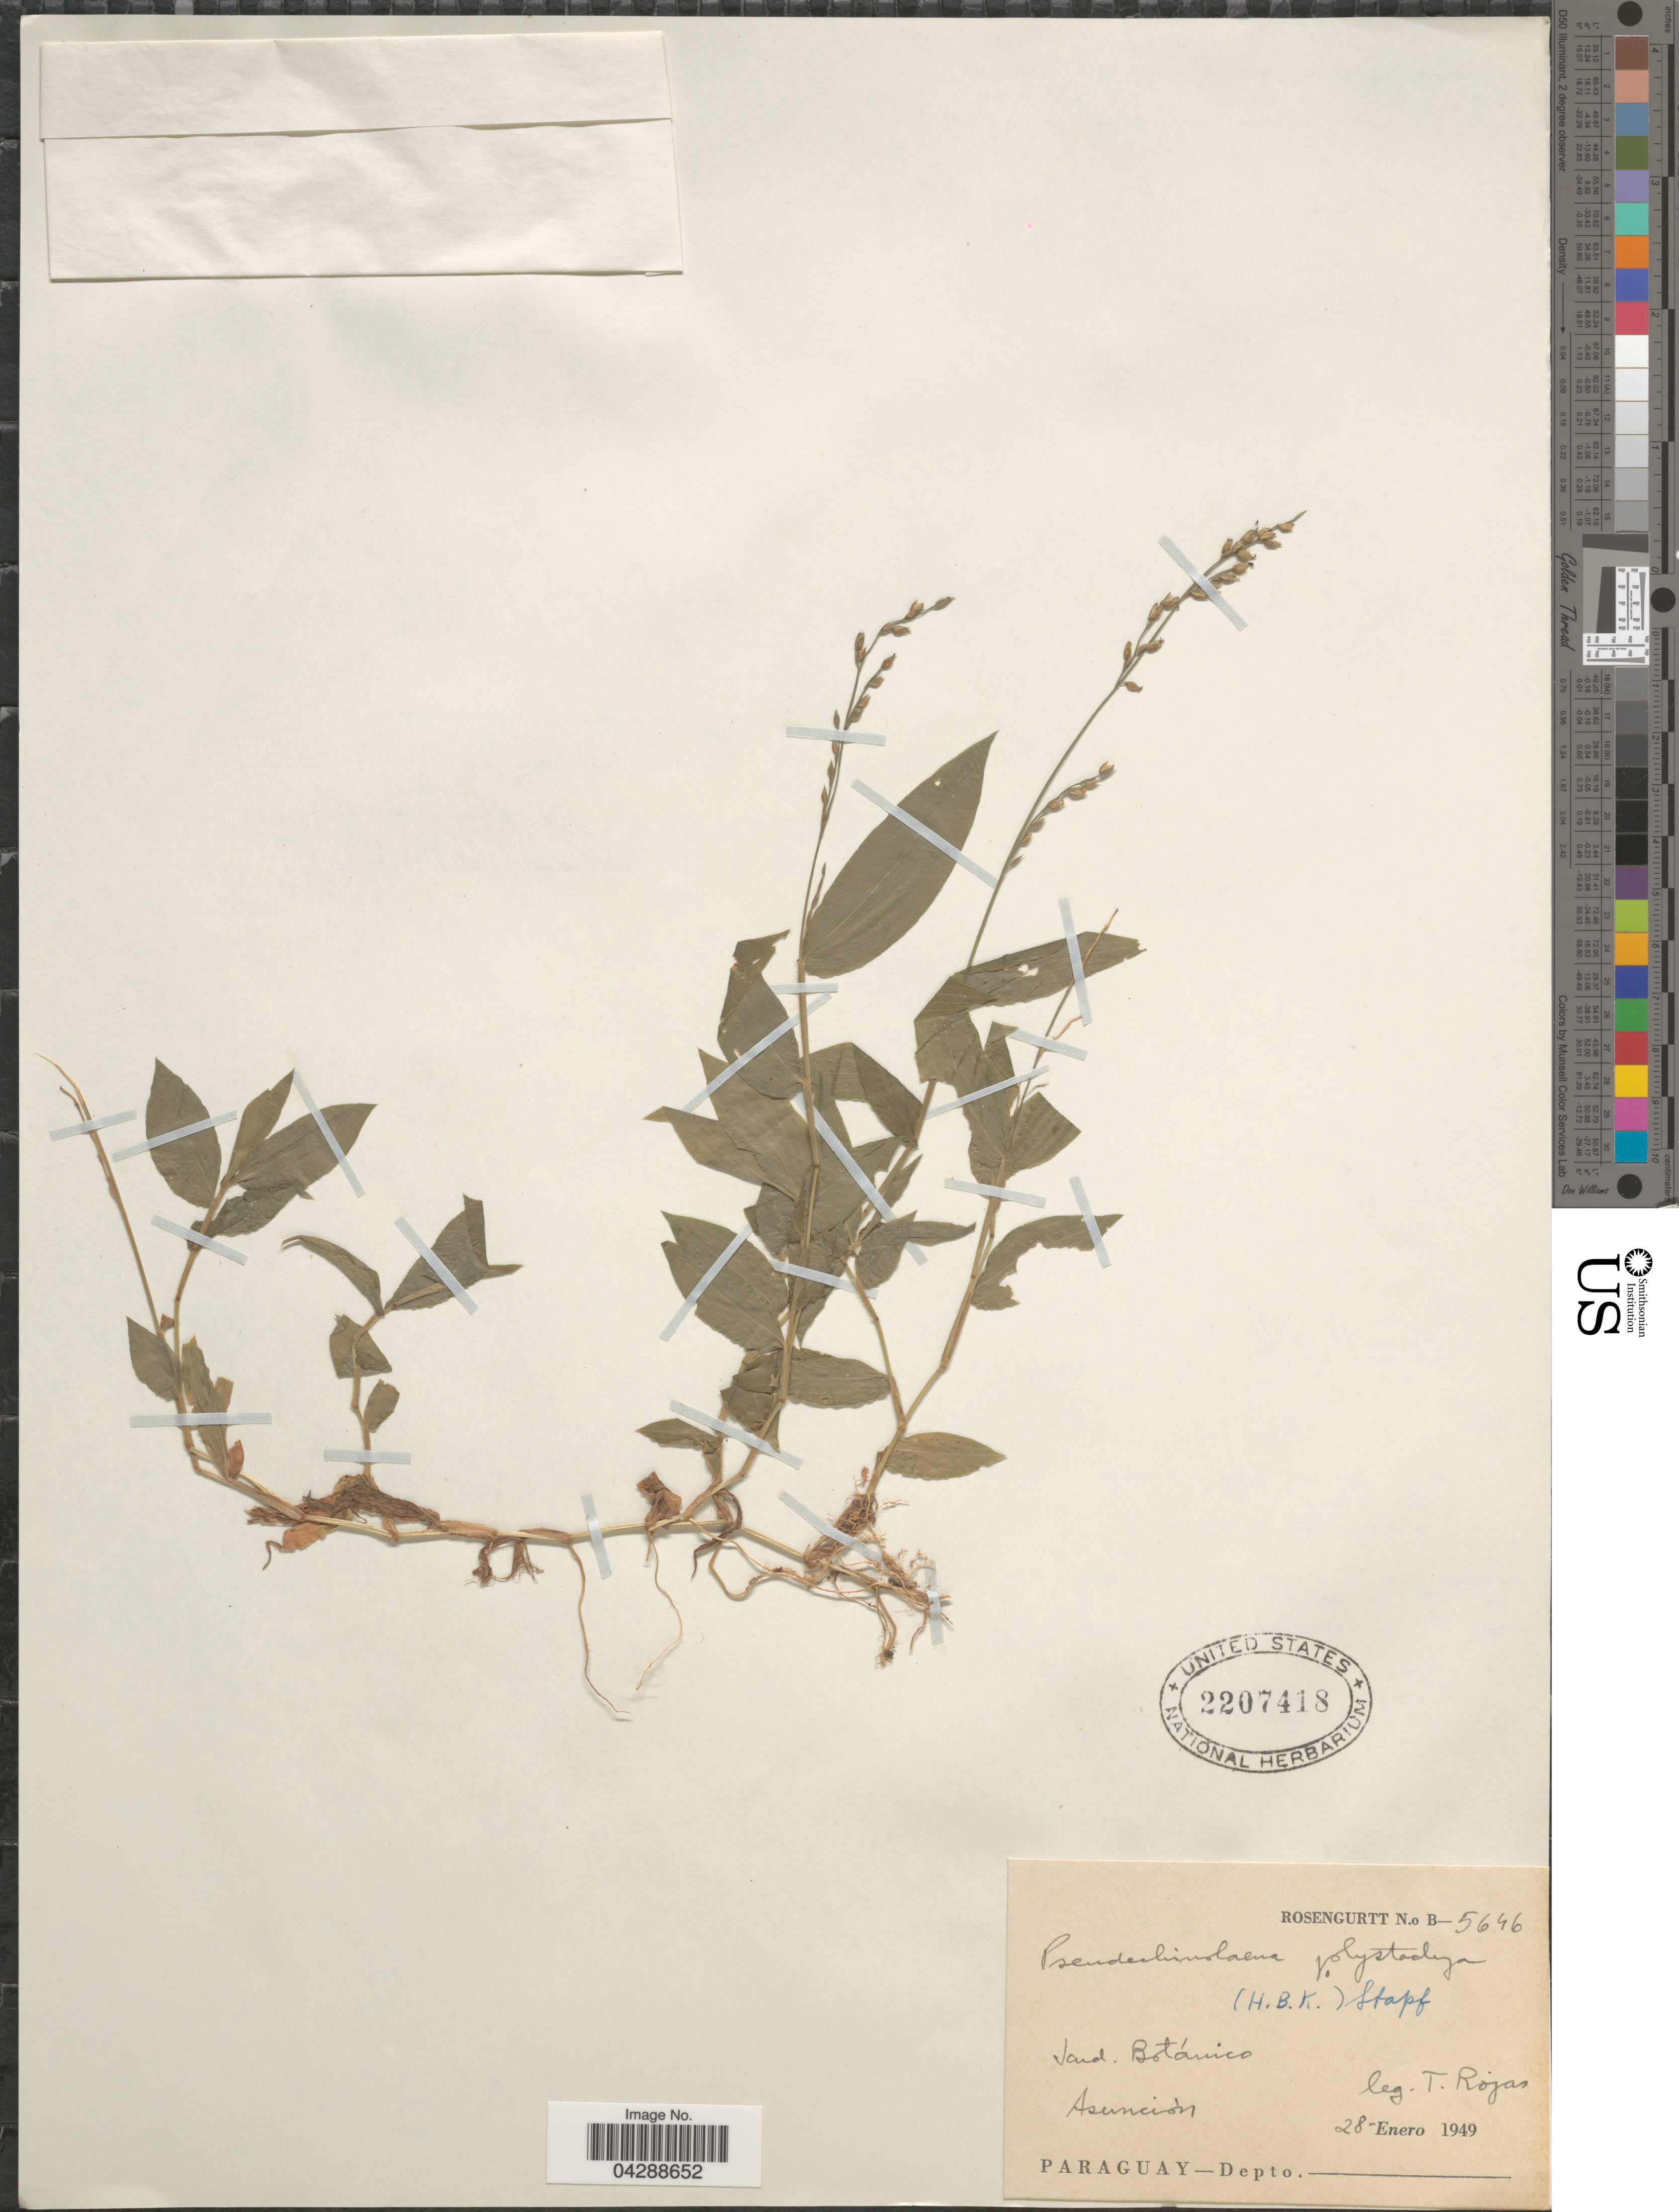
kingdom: Plantae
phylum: Tracheophyta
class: Liliopsida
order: Poales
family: Poaceae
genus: Pseudechinolaena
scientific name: Pseudechinolaena polystachya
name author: (Kunth) Stapf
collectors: T. Rojas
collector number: B-5646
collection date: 1949-01-28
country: Paraguay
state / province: Asuncion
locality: Jard. Botánico.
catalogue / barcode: US 2207418